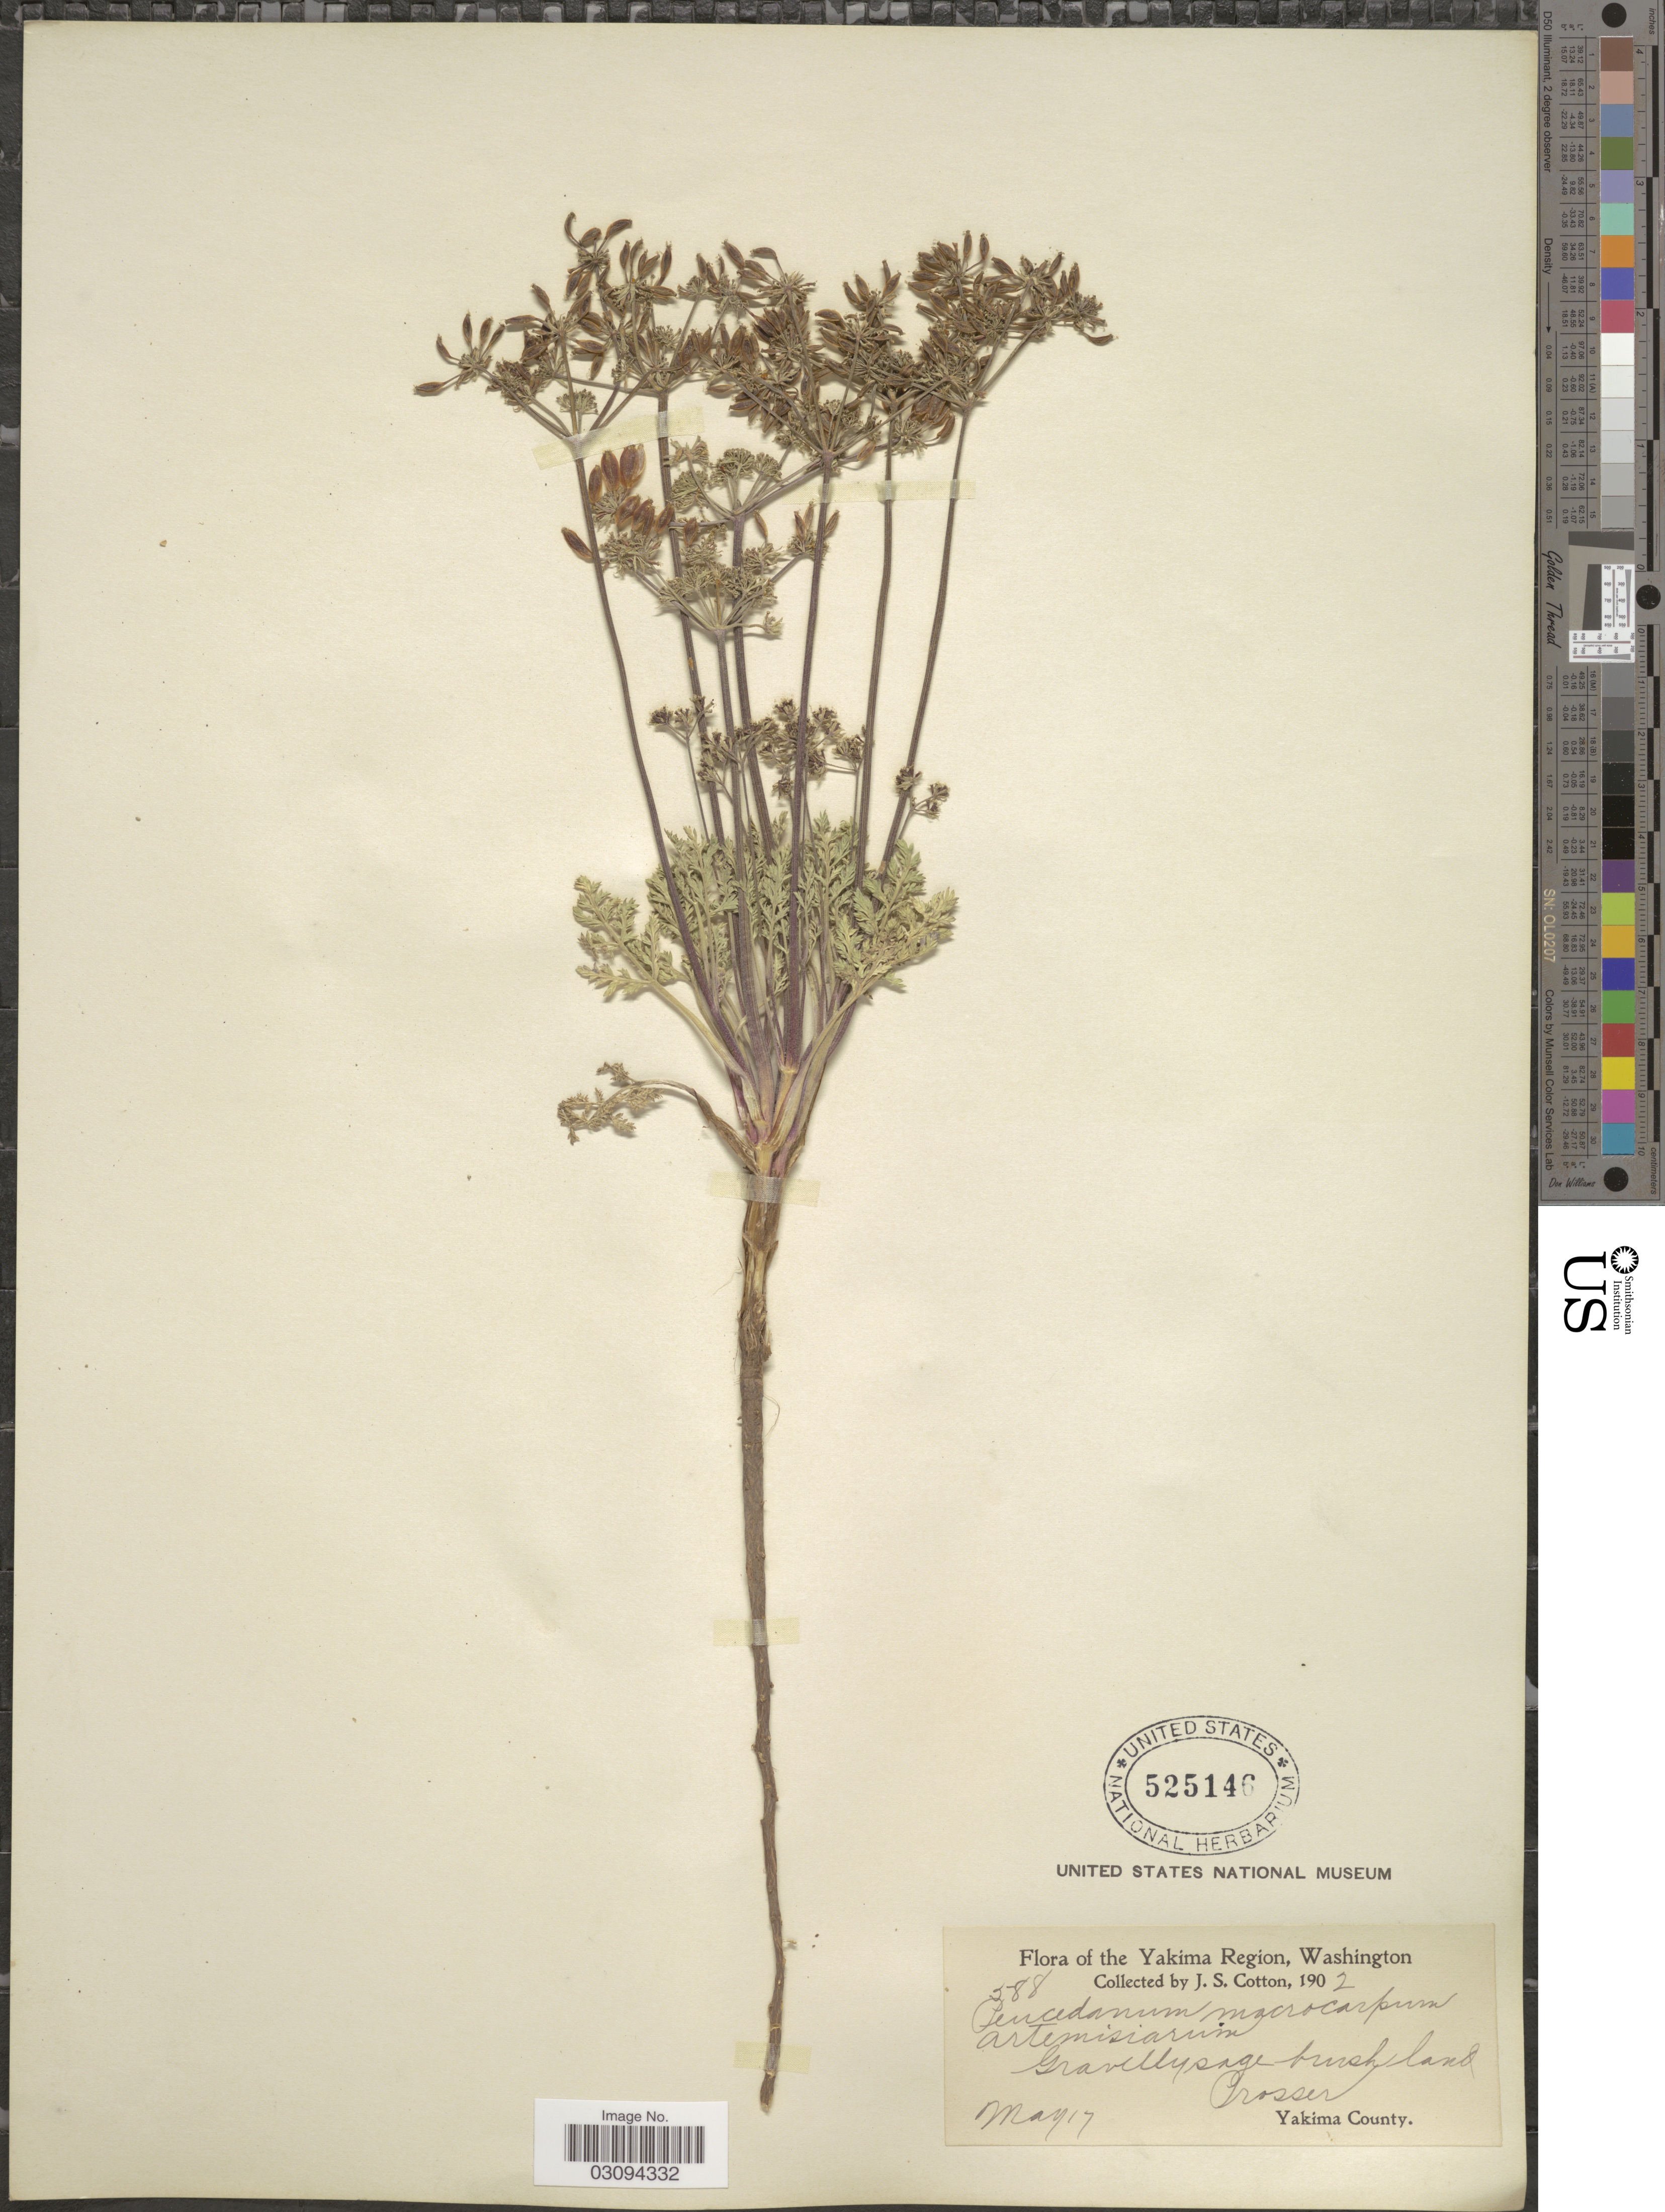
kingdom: Plantae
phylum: Tracheophyta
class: Magnoliopsida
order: Apiales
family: Apiaceae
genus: Lomatium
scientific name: Lomatium macrocarpum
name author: (Hook. et al.) J.M. Coult. & Rose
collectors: J. S. Cotton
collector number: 588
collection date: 1902-05-17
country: United States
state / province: Washington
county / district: Yakima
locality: Yakima Region. Gravelly sage brush land Prosser. Yakima County.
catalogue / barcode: US 525146